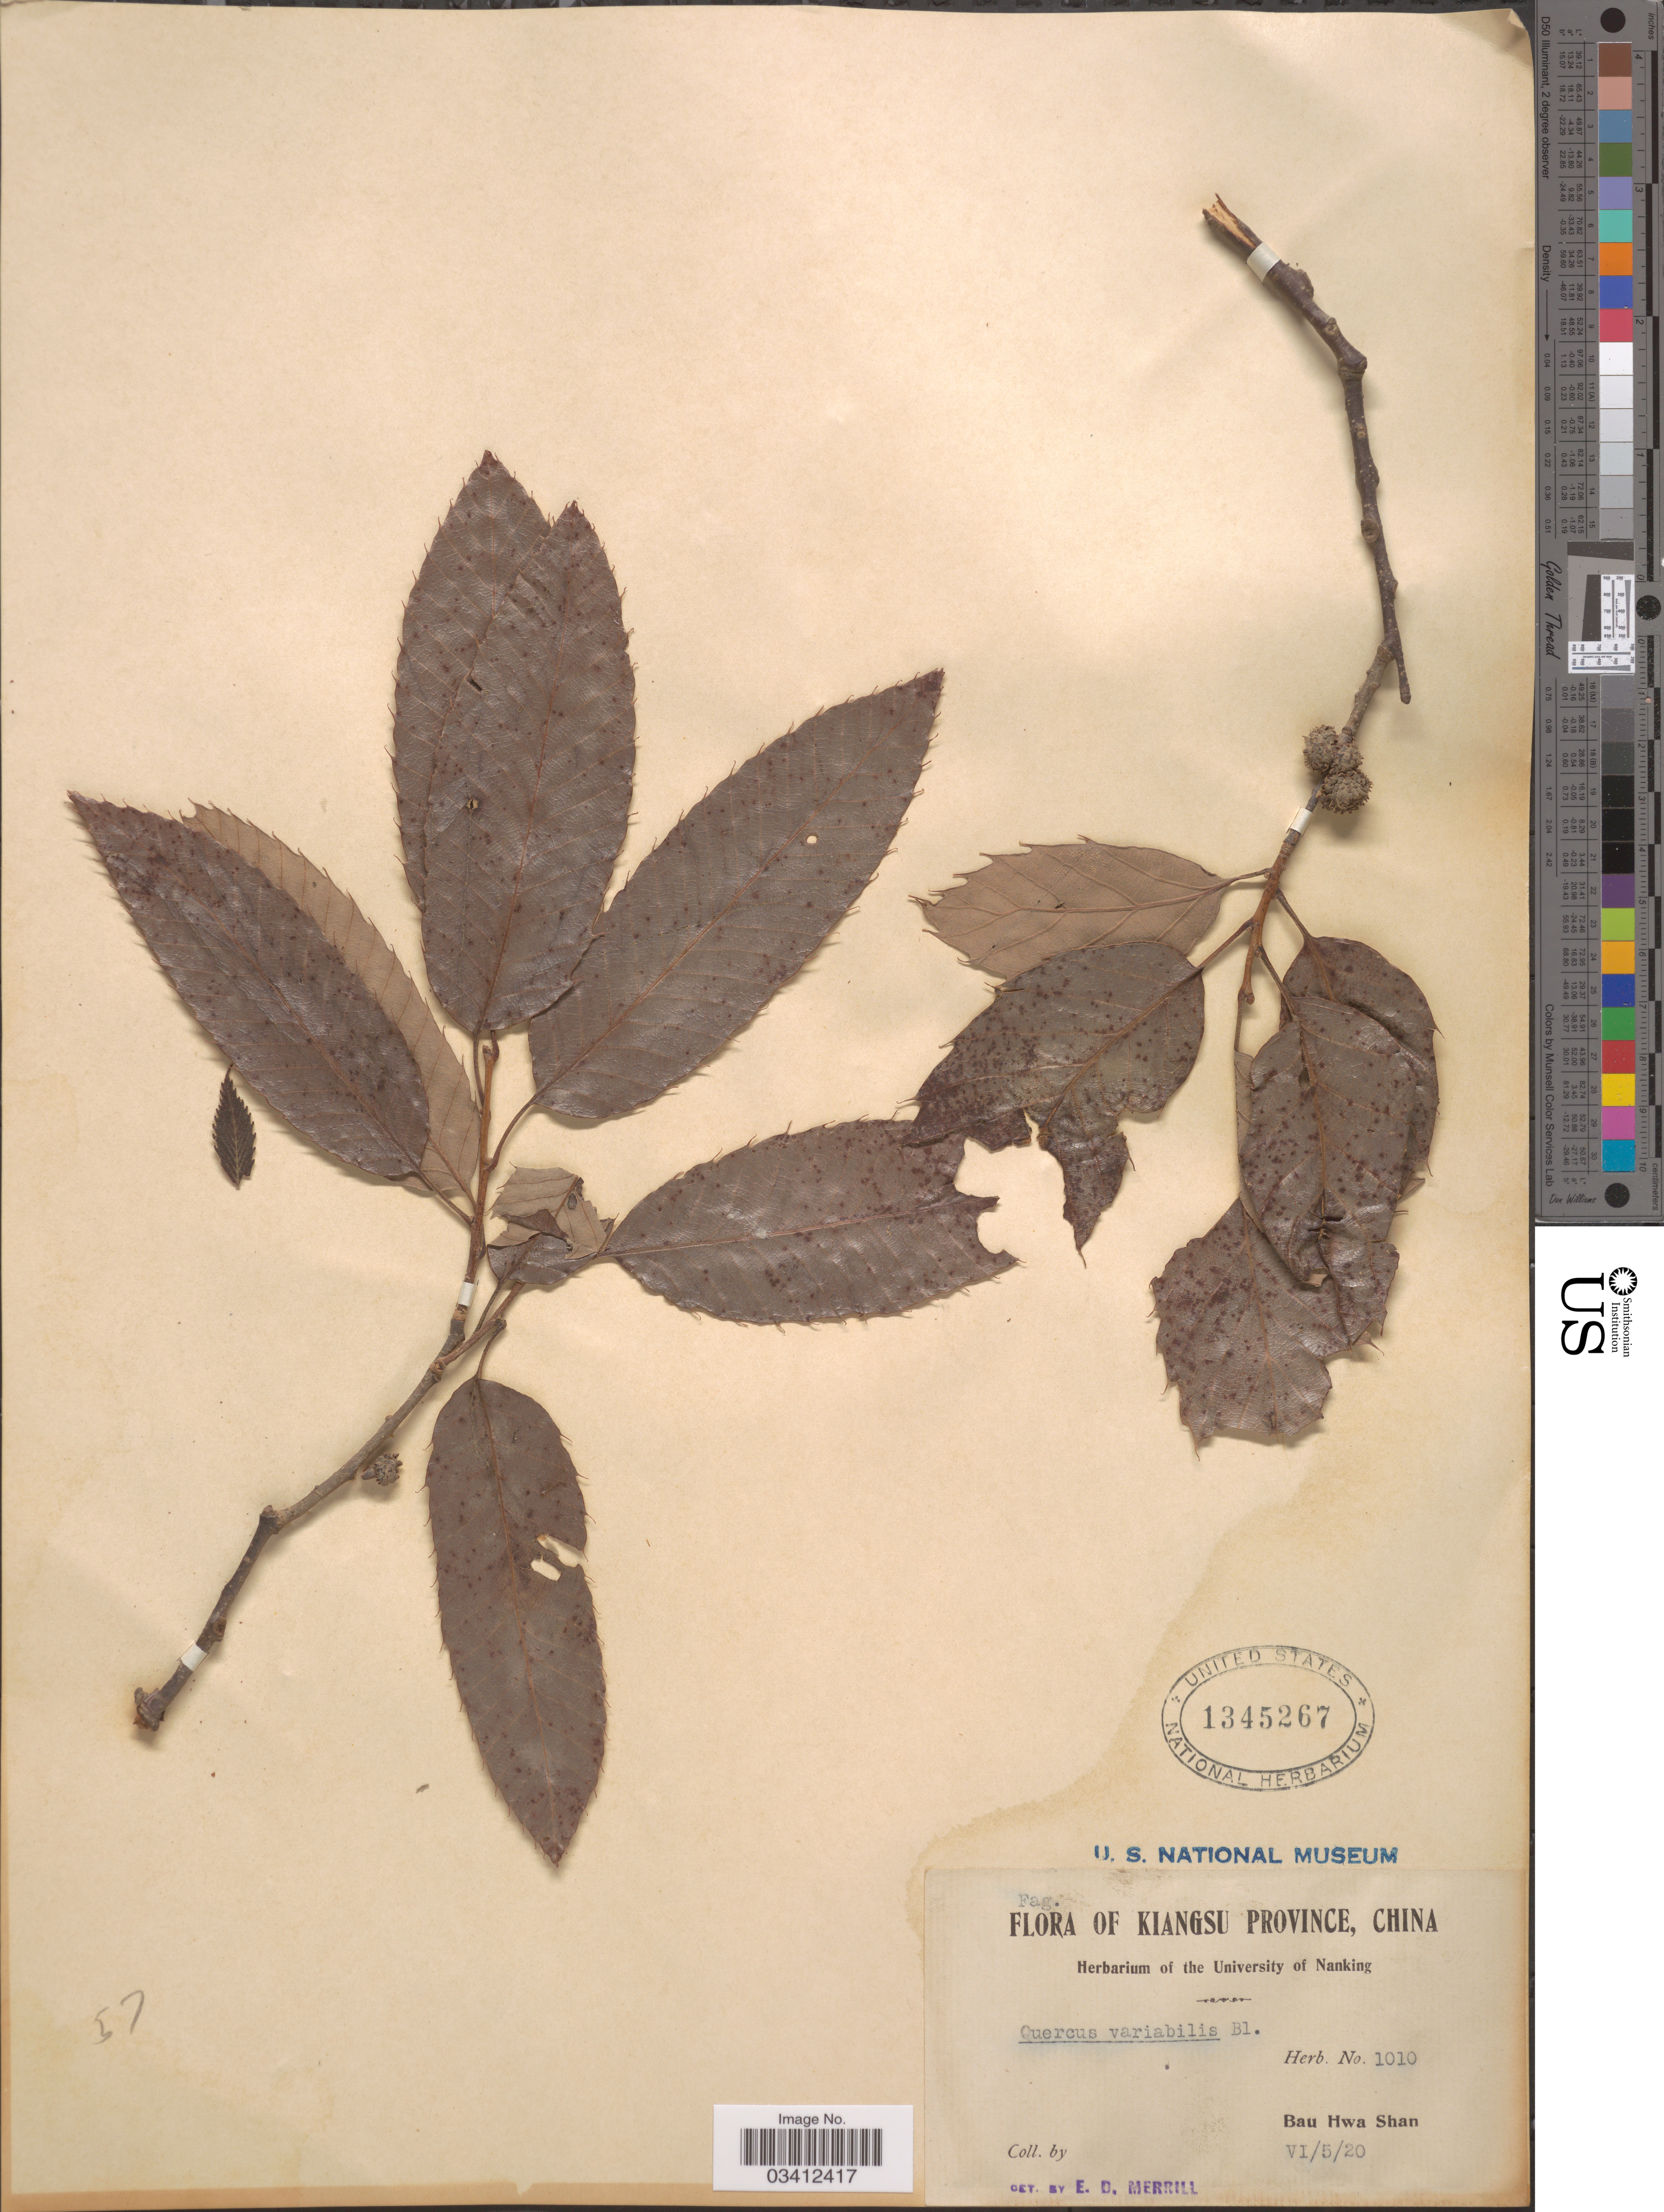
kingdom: Plantae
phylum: Tracheophyta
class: Magnoliopsida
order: Fagales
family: Fagaceae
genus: Quercus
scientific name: Quercus variabilis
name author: Blume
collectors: ex herb. University of Nanking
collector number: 1010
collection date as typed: Transcribed d/m/y: 5/6/20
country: China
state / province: Jiangsu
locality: Kiangsu Province. Bau Hwa Shan.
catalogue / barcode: US 1345267